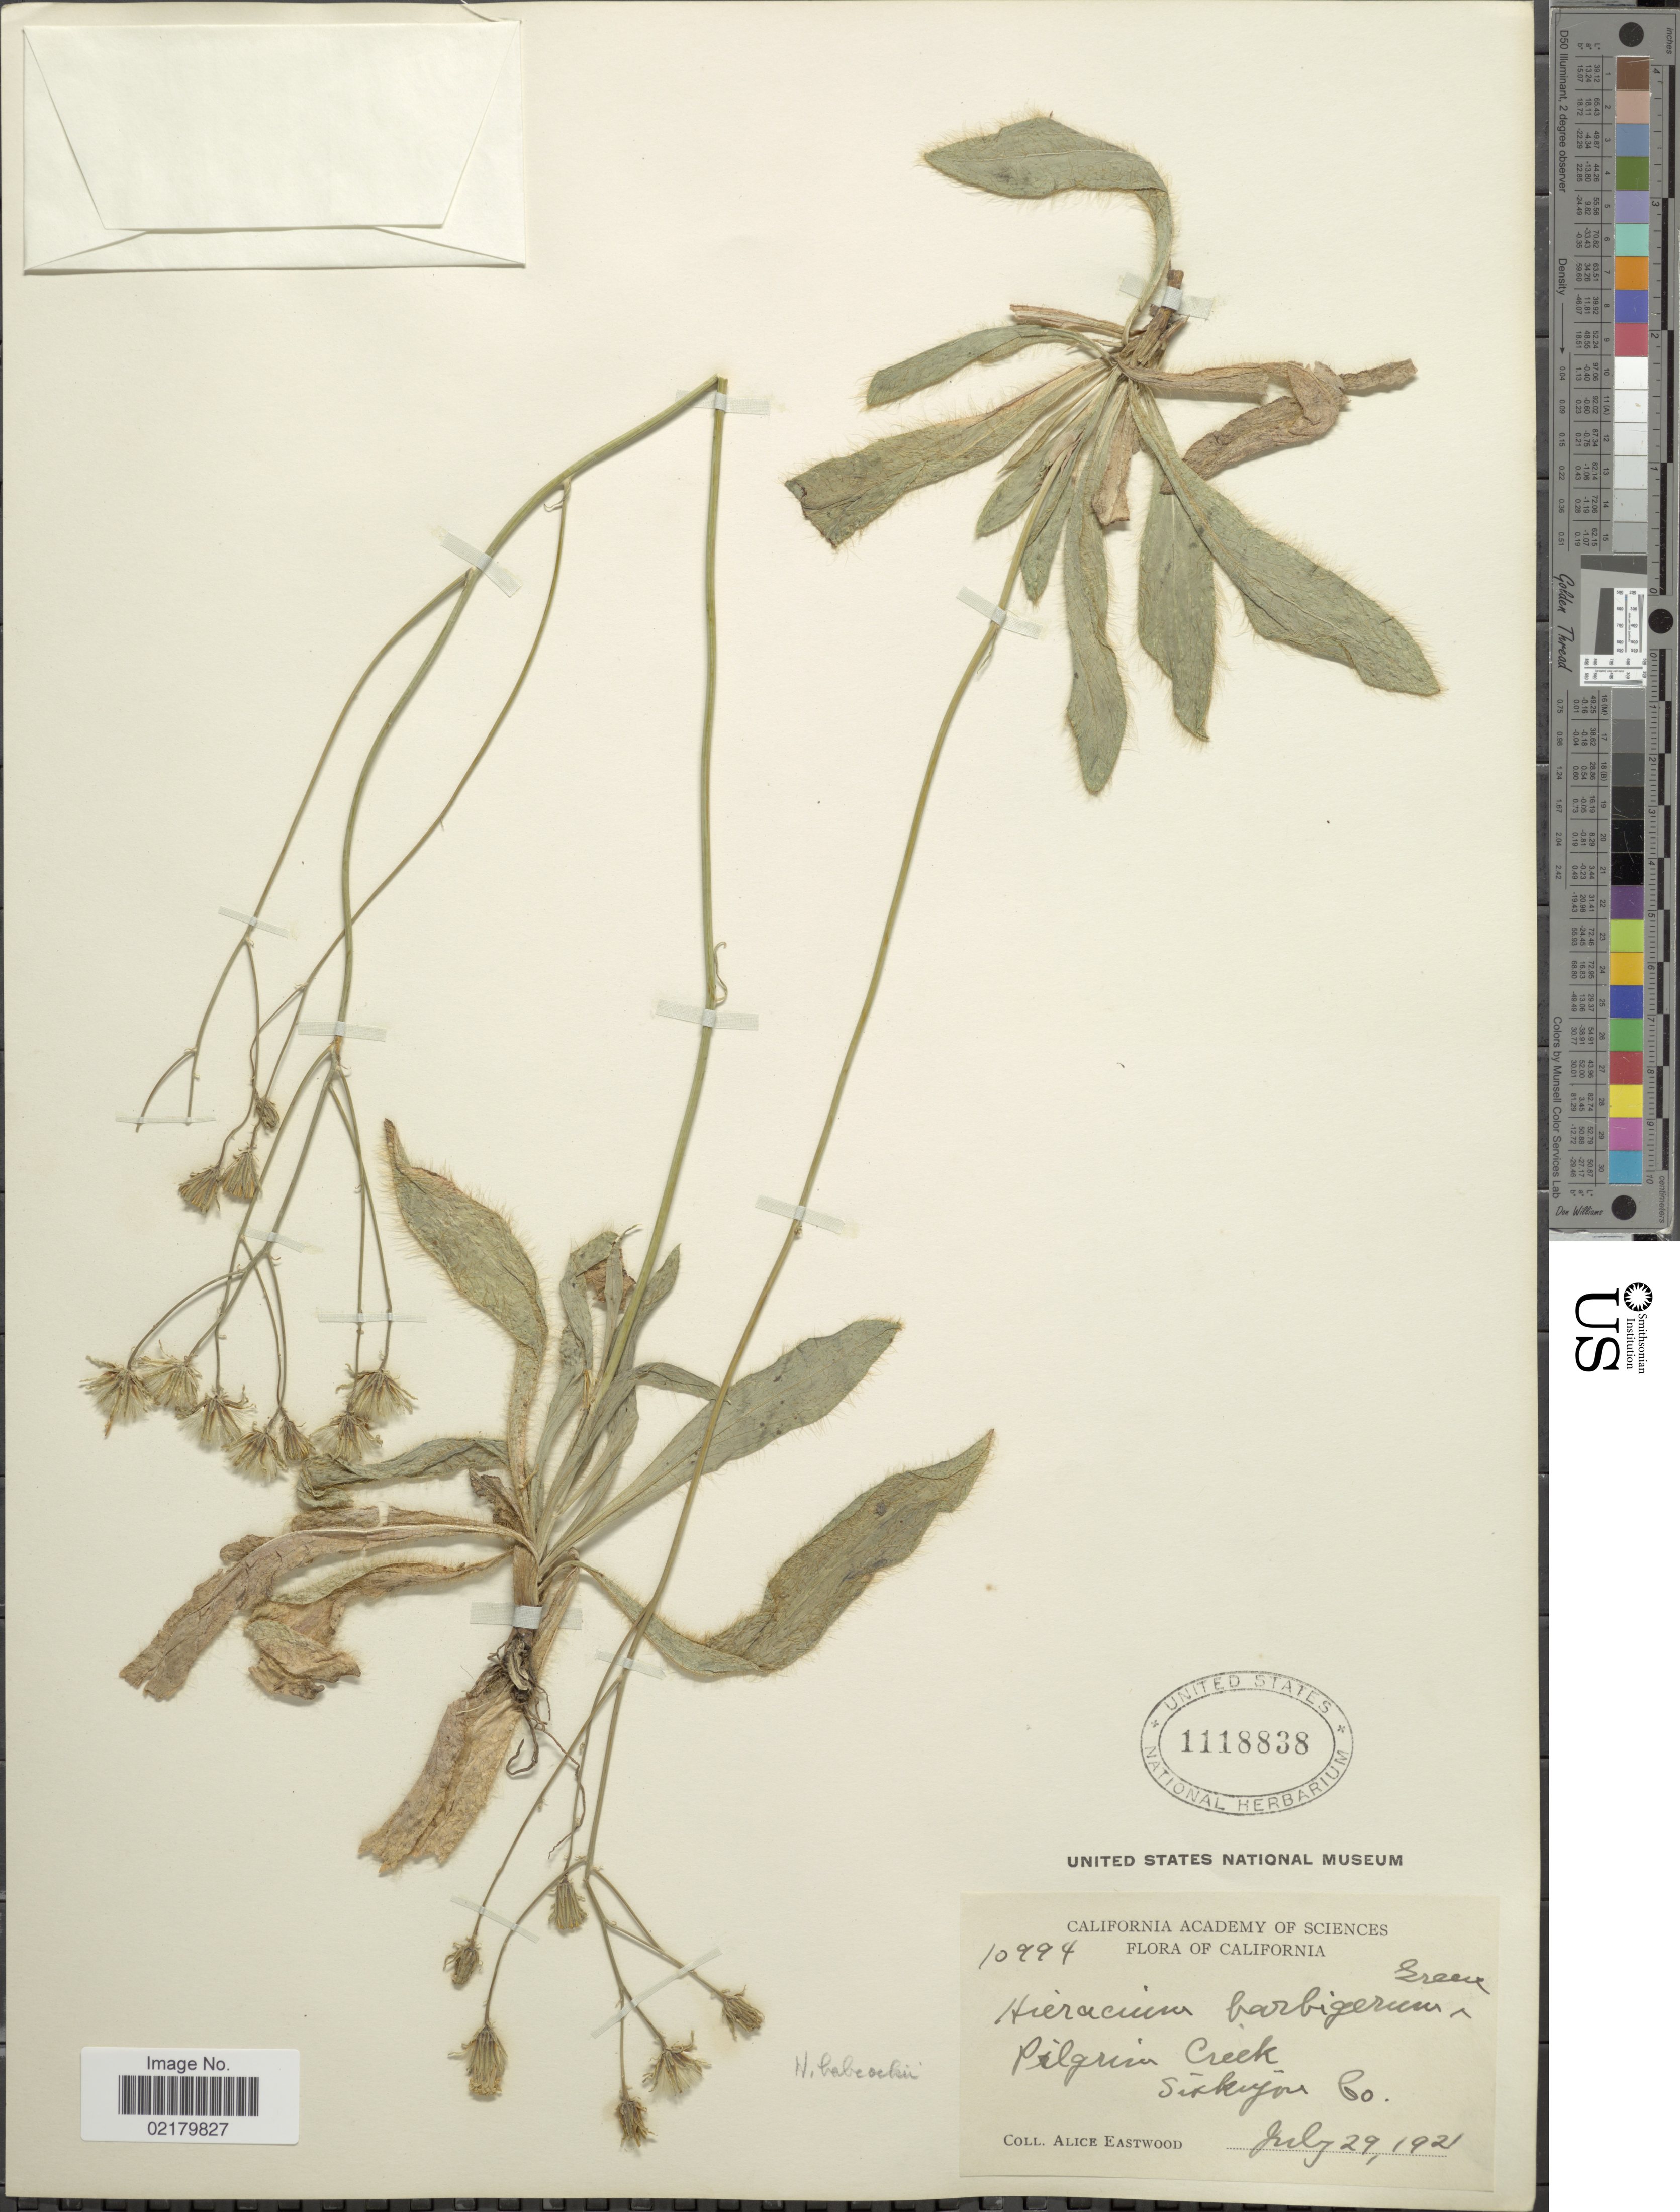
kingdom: Plantae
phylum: Tracheophyta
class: Magnoliopsida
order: Asterales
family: Asteraceae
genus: Hieracium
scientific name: Hieracium babcockii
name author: Zahn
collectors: A. Eastwood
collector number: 10994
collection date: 1921-07-29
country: United States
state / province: California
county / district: Siskiyou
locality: Pilgrim Creek, Siskiyou Co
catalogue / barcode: US 1118838